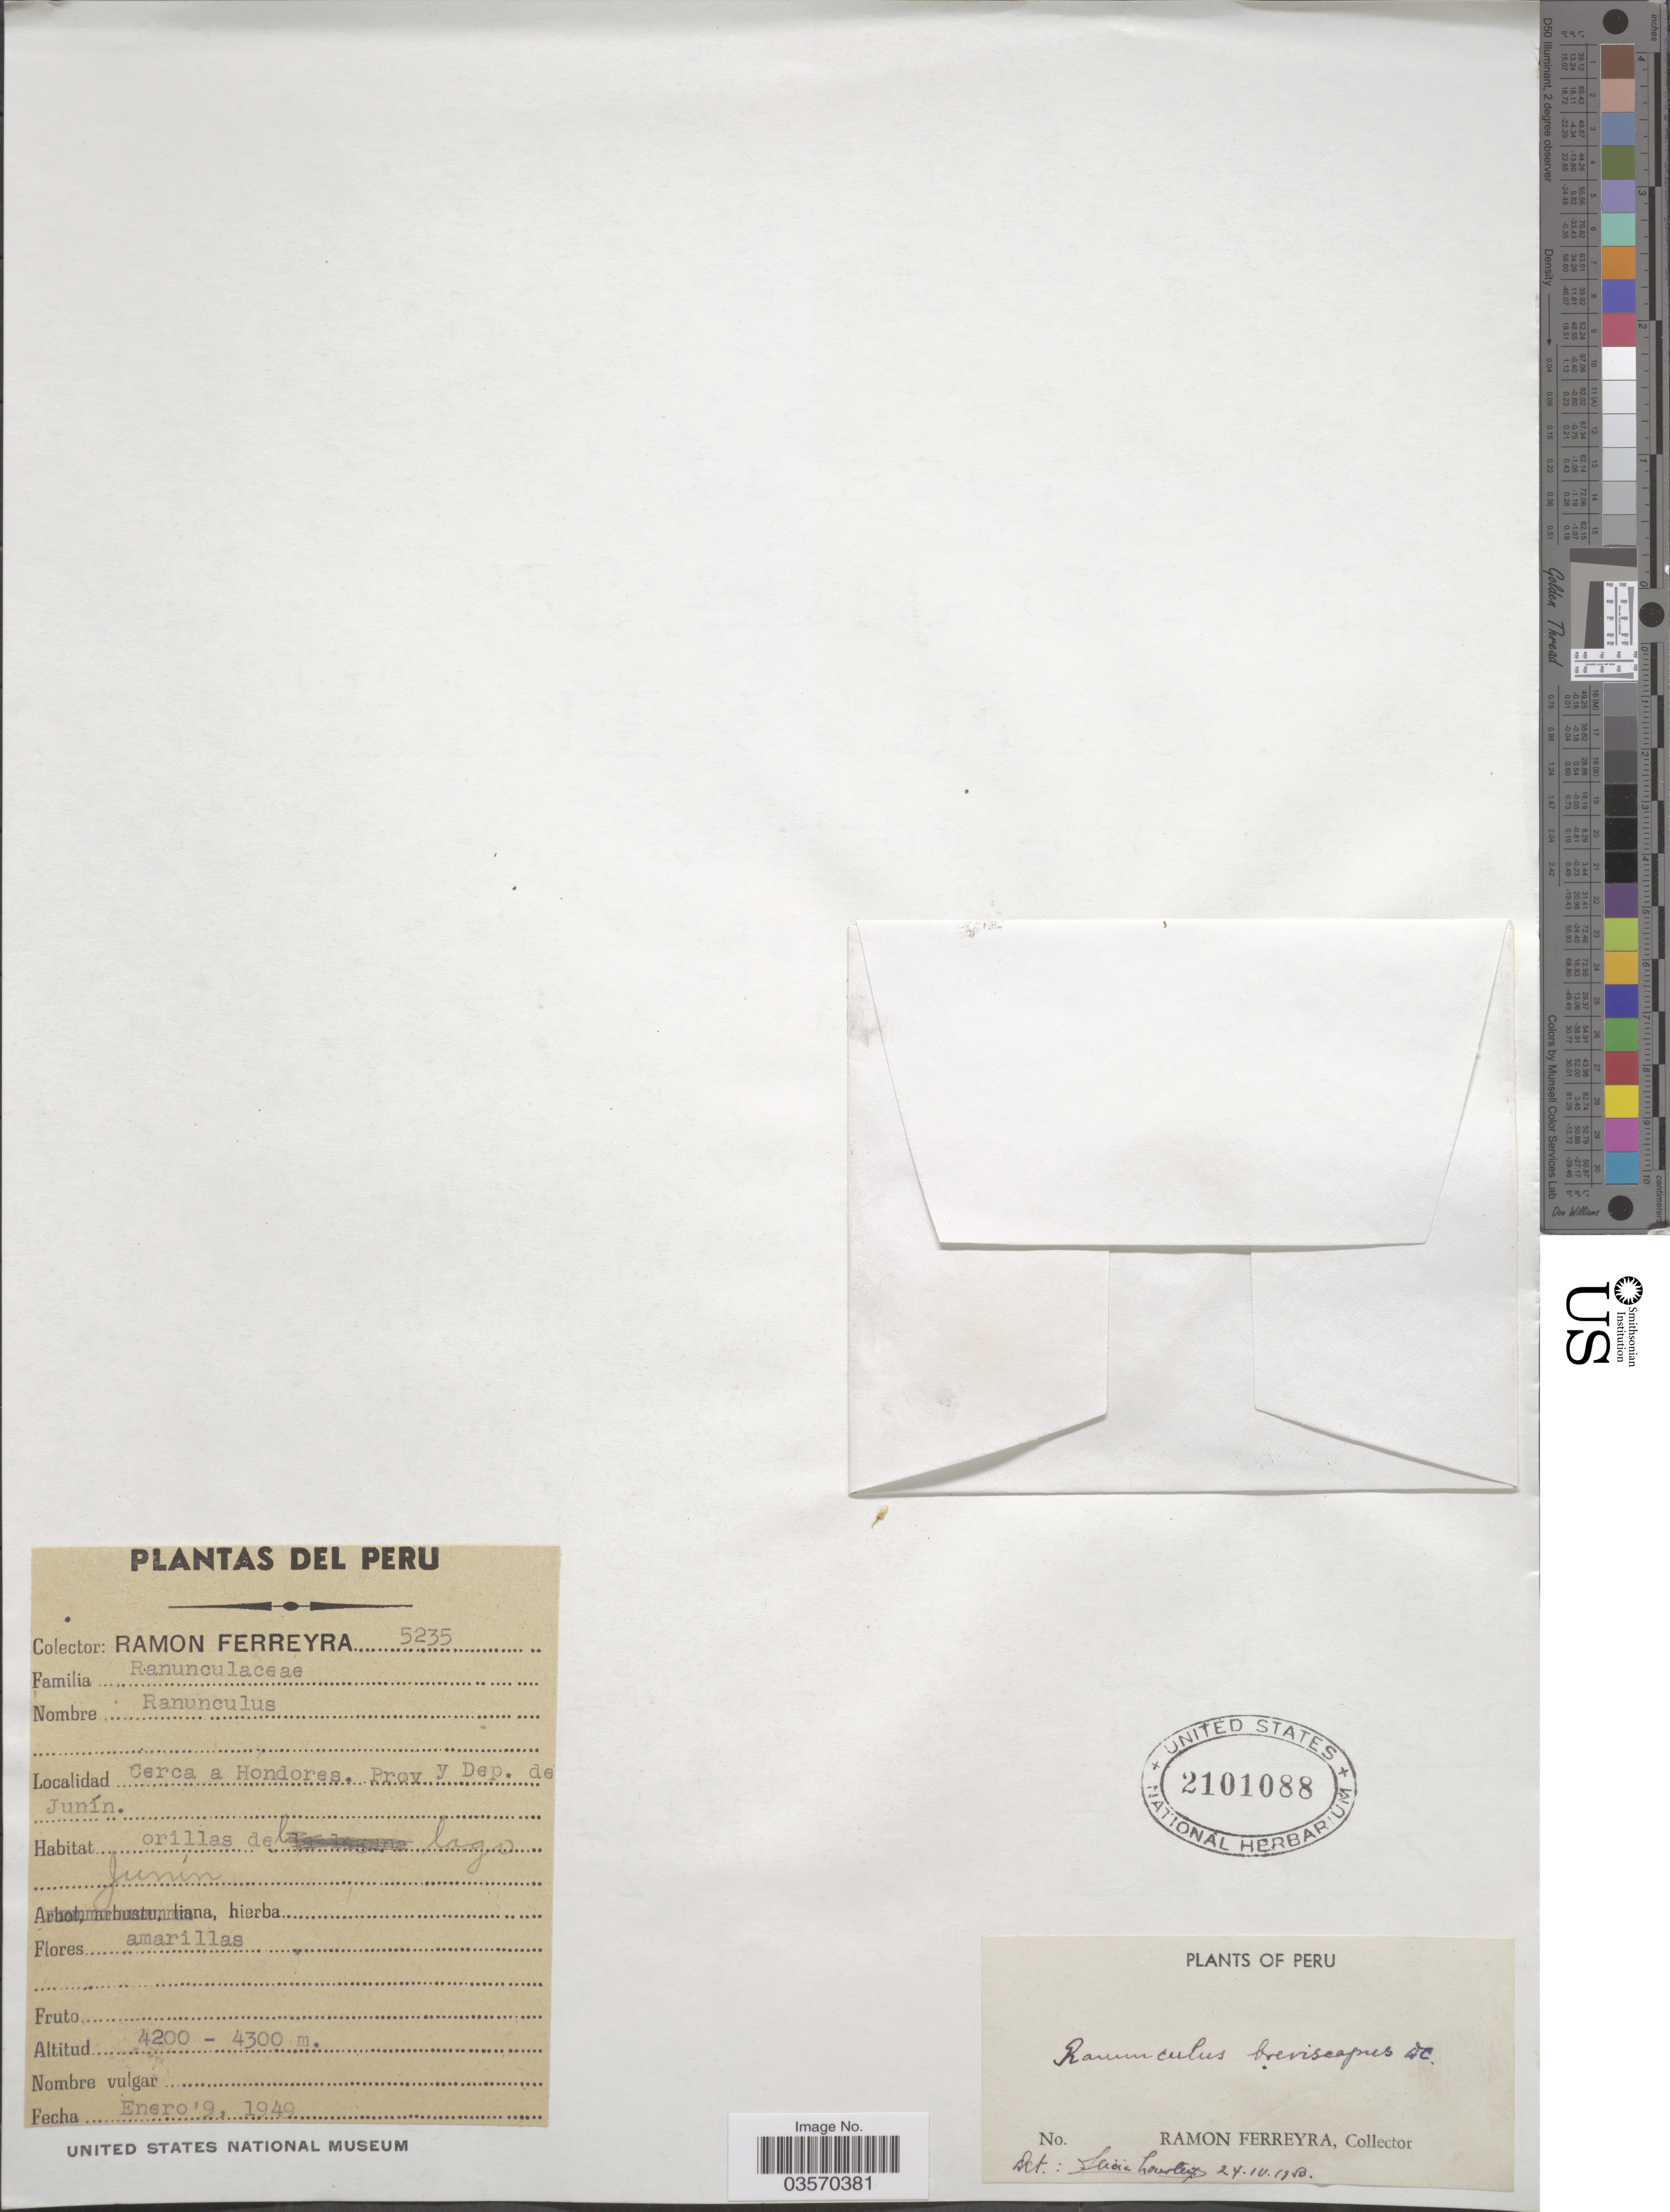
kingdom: Plantae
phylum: Tracheophyta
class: Magnoliopsida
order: Ranunculales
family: Ranunculaceae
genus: Ranunculus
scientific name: Ranunculus breviscapus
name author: DC.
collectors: R. A. Ferreyra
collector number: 5235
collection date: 1949-01-09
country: Peru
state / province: Junín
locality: Cerca a Hondores, Prov. y Dep. de Junín. Orillas de lago Junín.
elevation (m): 4200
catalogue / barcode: US 2101088